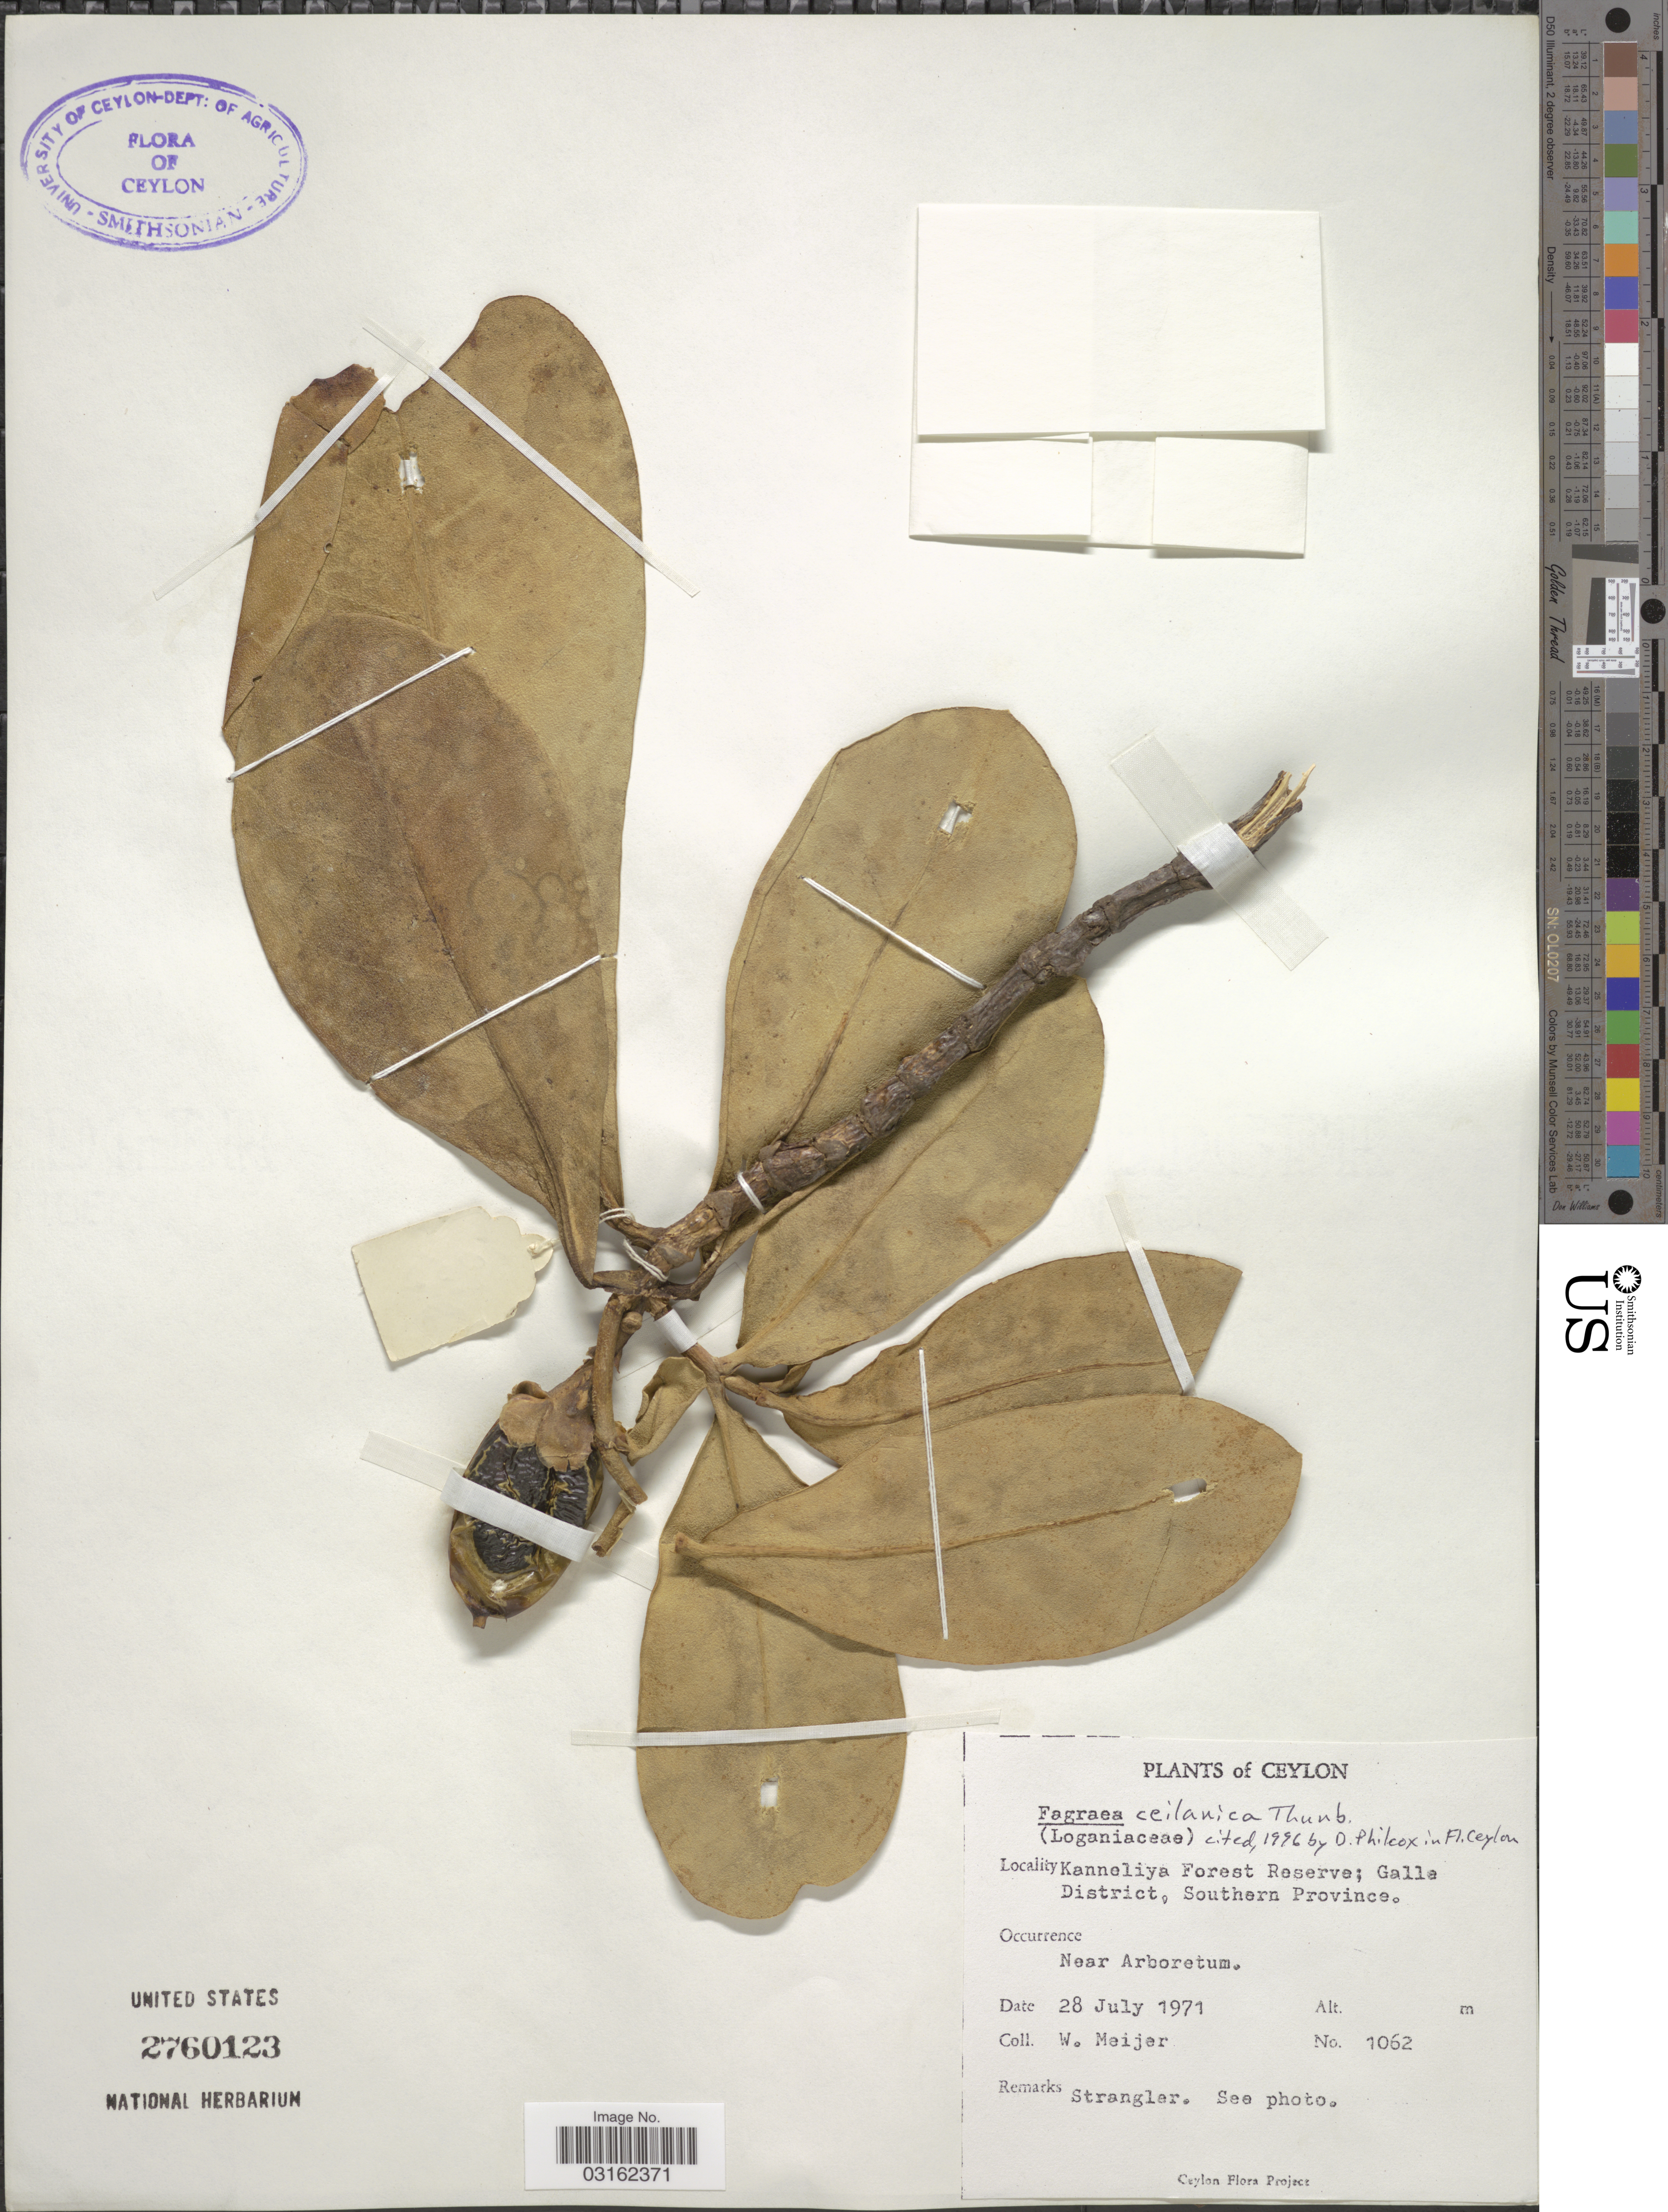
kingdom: Plantae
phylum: Tracheophyta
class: Magnoliopsida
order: Gentianales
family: Gentianaceae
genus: Fagraea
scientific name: Fagraea ceilanica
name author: Thunb.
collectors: W. Meijer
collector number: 1062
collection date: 1971-07-28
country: Sri Lanka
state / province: Southern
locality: Ceylon, Kanneliya Forest Reserve; Galle District.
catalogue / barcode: US 2760123